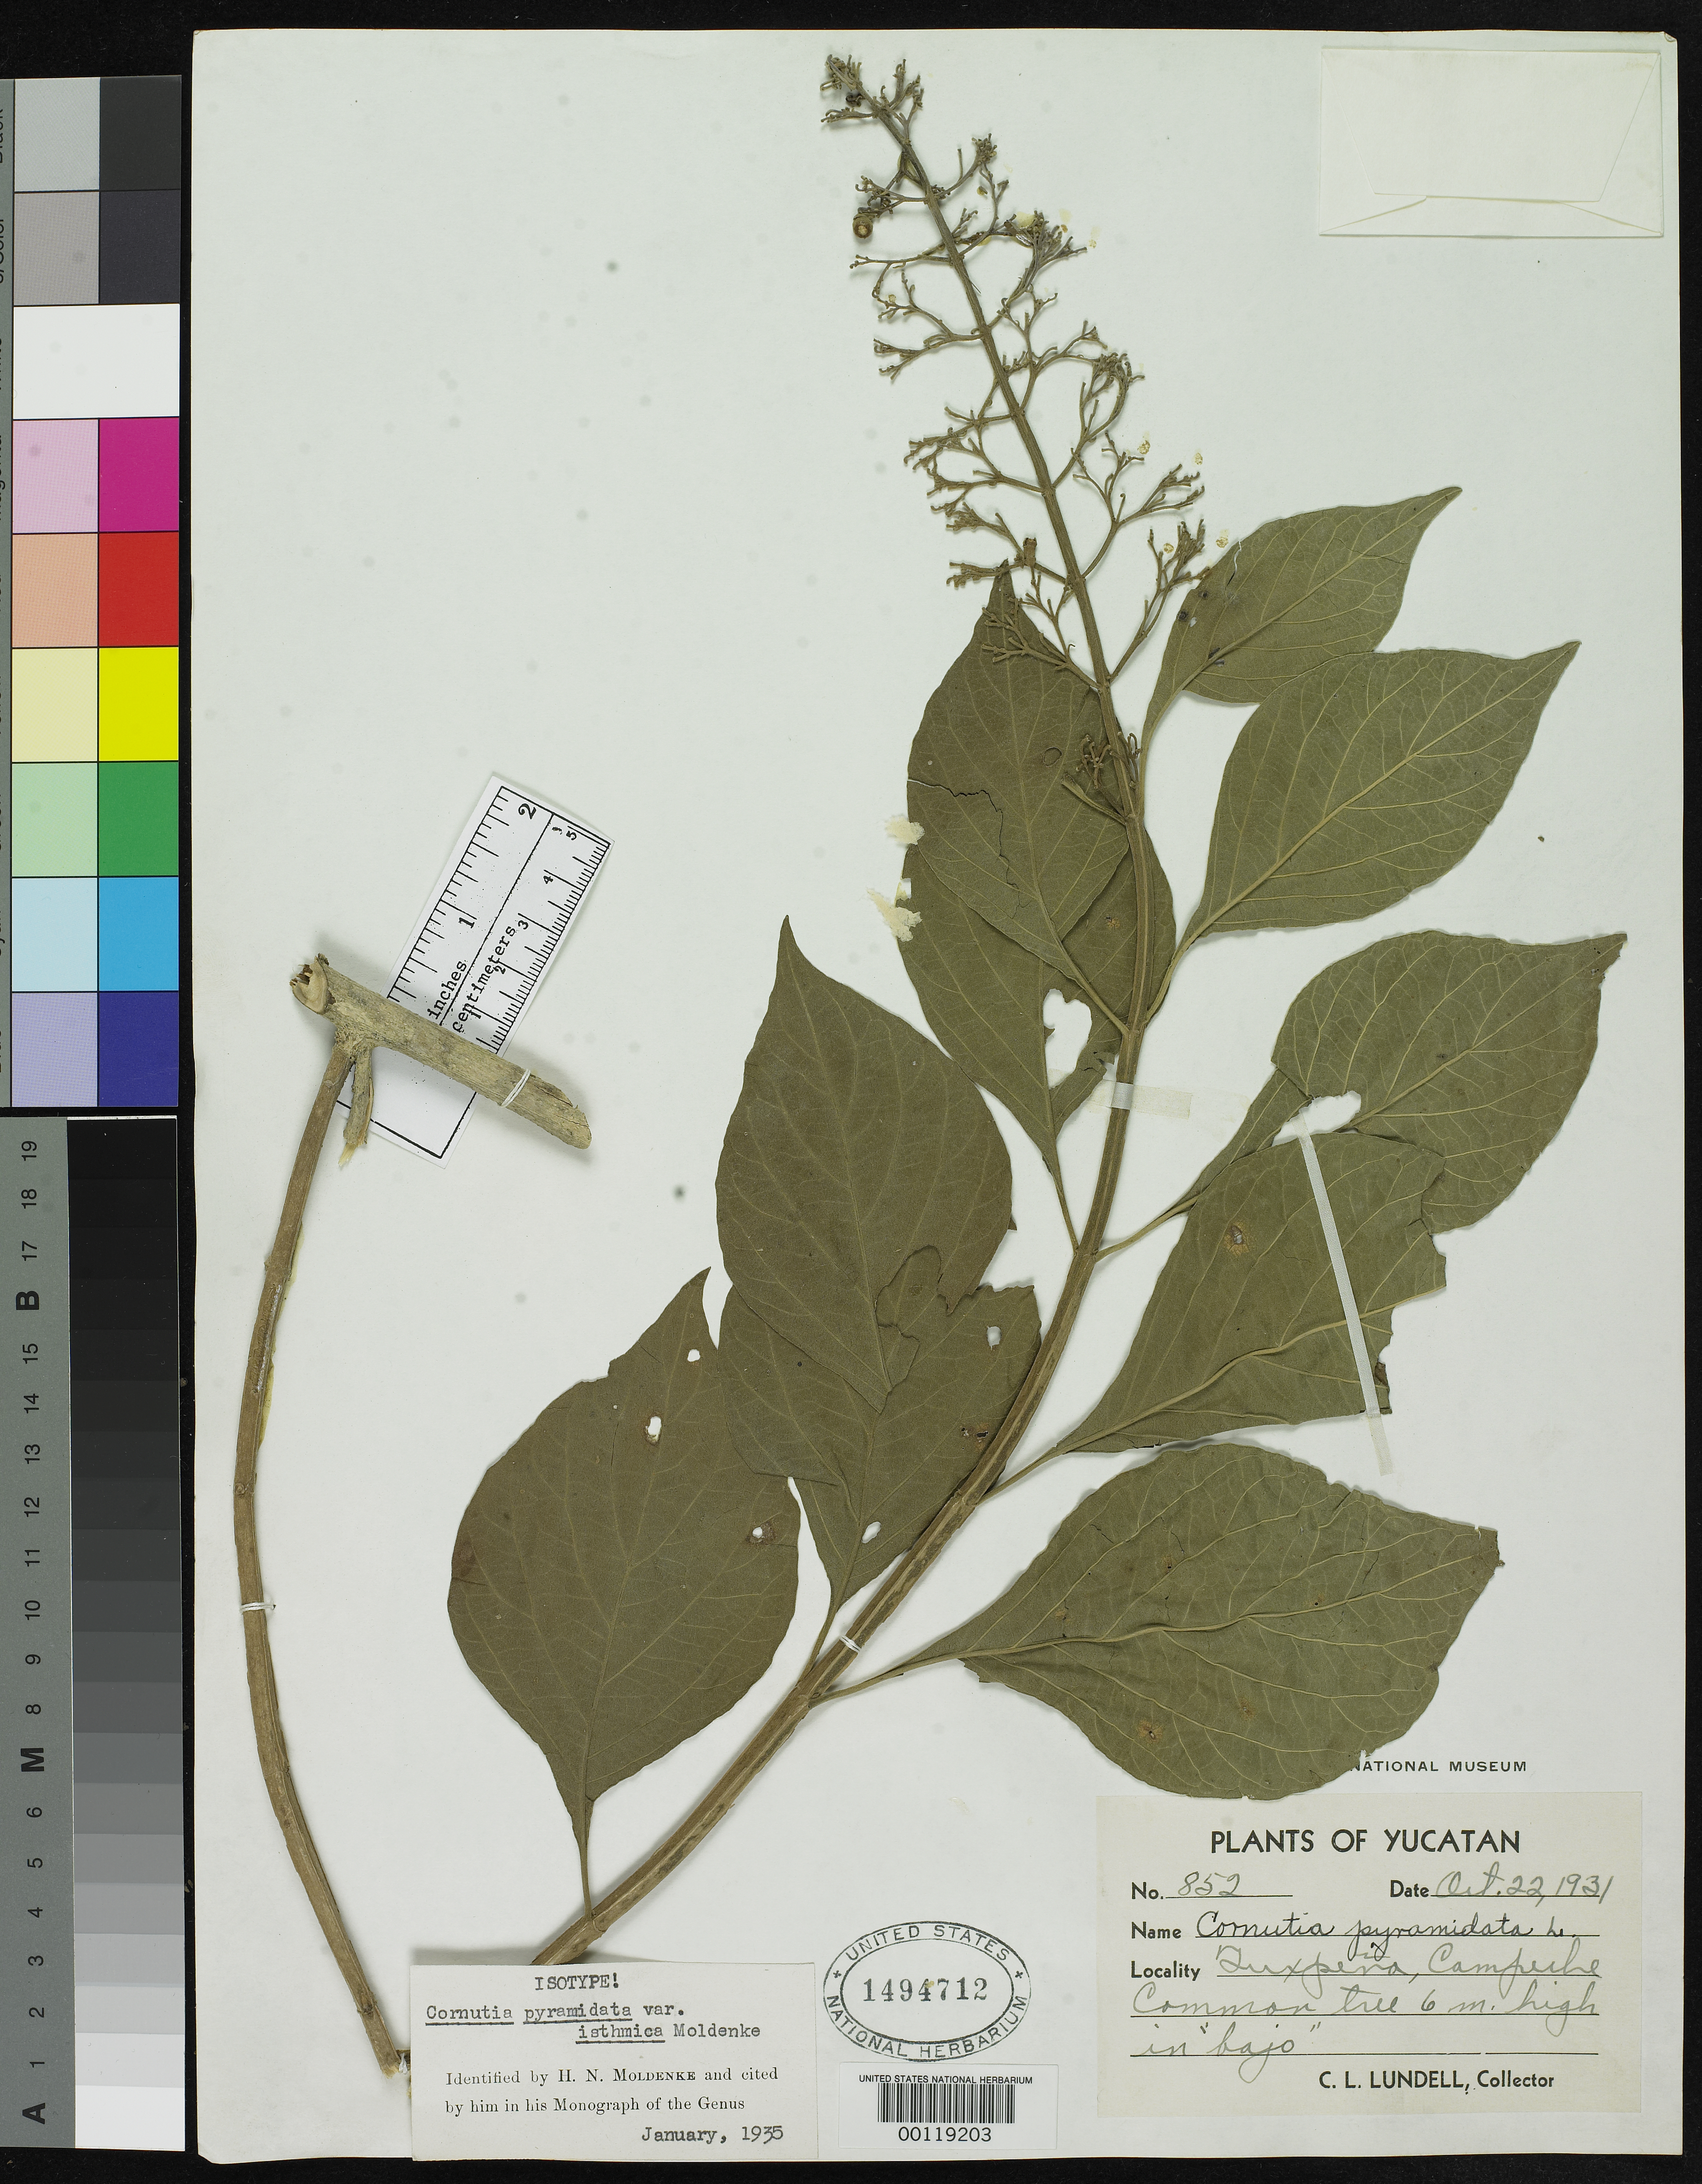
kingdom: Plantae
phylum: Tracheophyta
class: Magnoliopsida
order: Lamiales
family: Lamiaceae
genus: Cornutia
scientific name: Cornutia pyramidata var. isthmica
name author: Moldenke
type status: Isotype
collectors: C. L. Lundell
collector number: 852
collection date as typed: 22 Oct 1931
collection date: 1931-10-22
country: Mexico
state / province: Campeche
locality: Tuxpena, Campeche.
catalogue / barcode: US 1494712